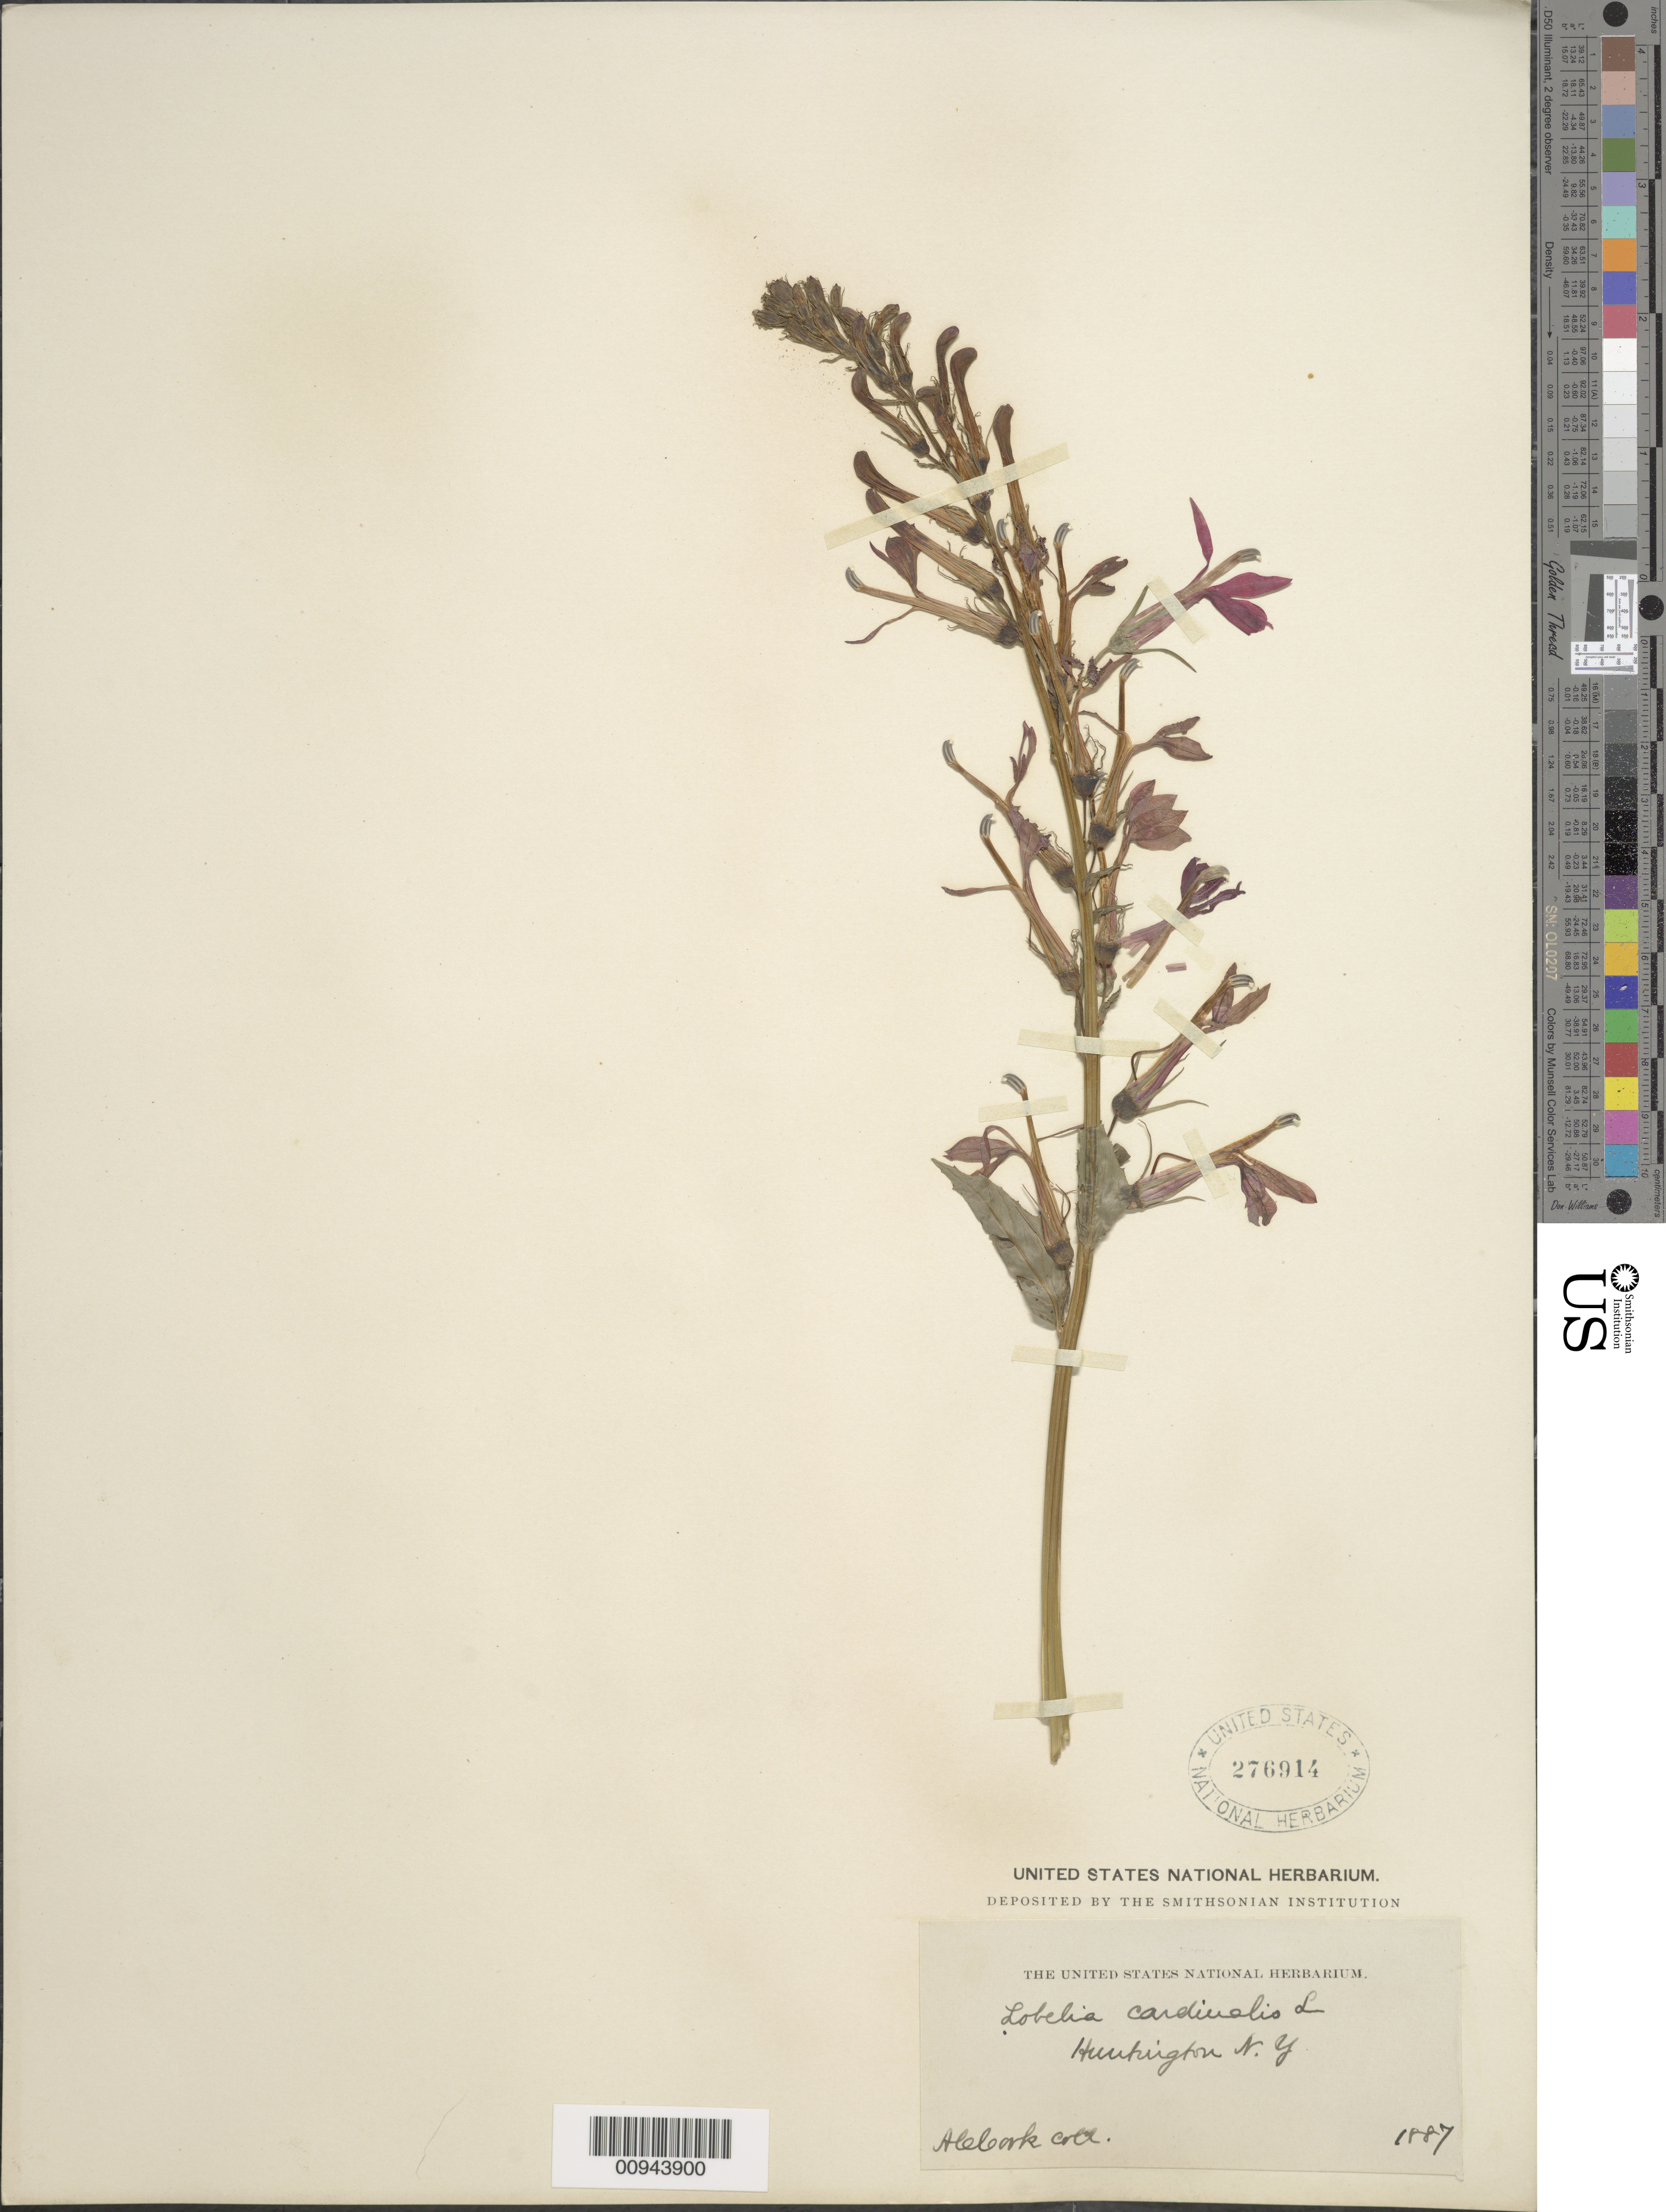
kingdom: Plantae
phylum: Tracheophyta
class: Magnoliopsida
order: Asterales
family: Campanulaceae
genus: Lobelia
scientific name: Lobelia cardinalis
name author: L.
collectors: Alice C. Cook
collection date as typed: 1887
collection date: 1887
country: United States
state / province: New York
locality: Huntington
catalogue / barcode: US 276914